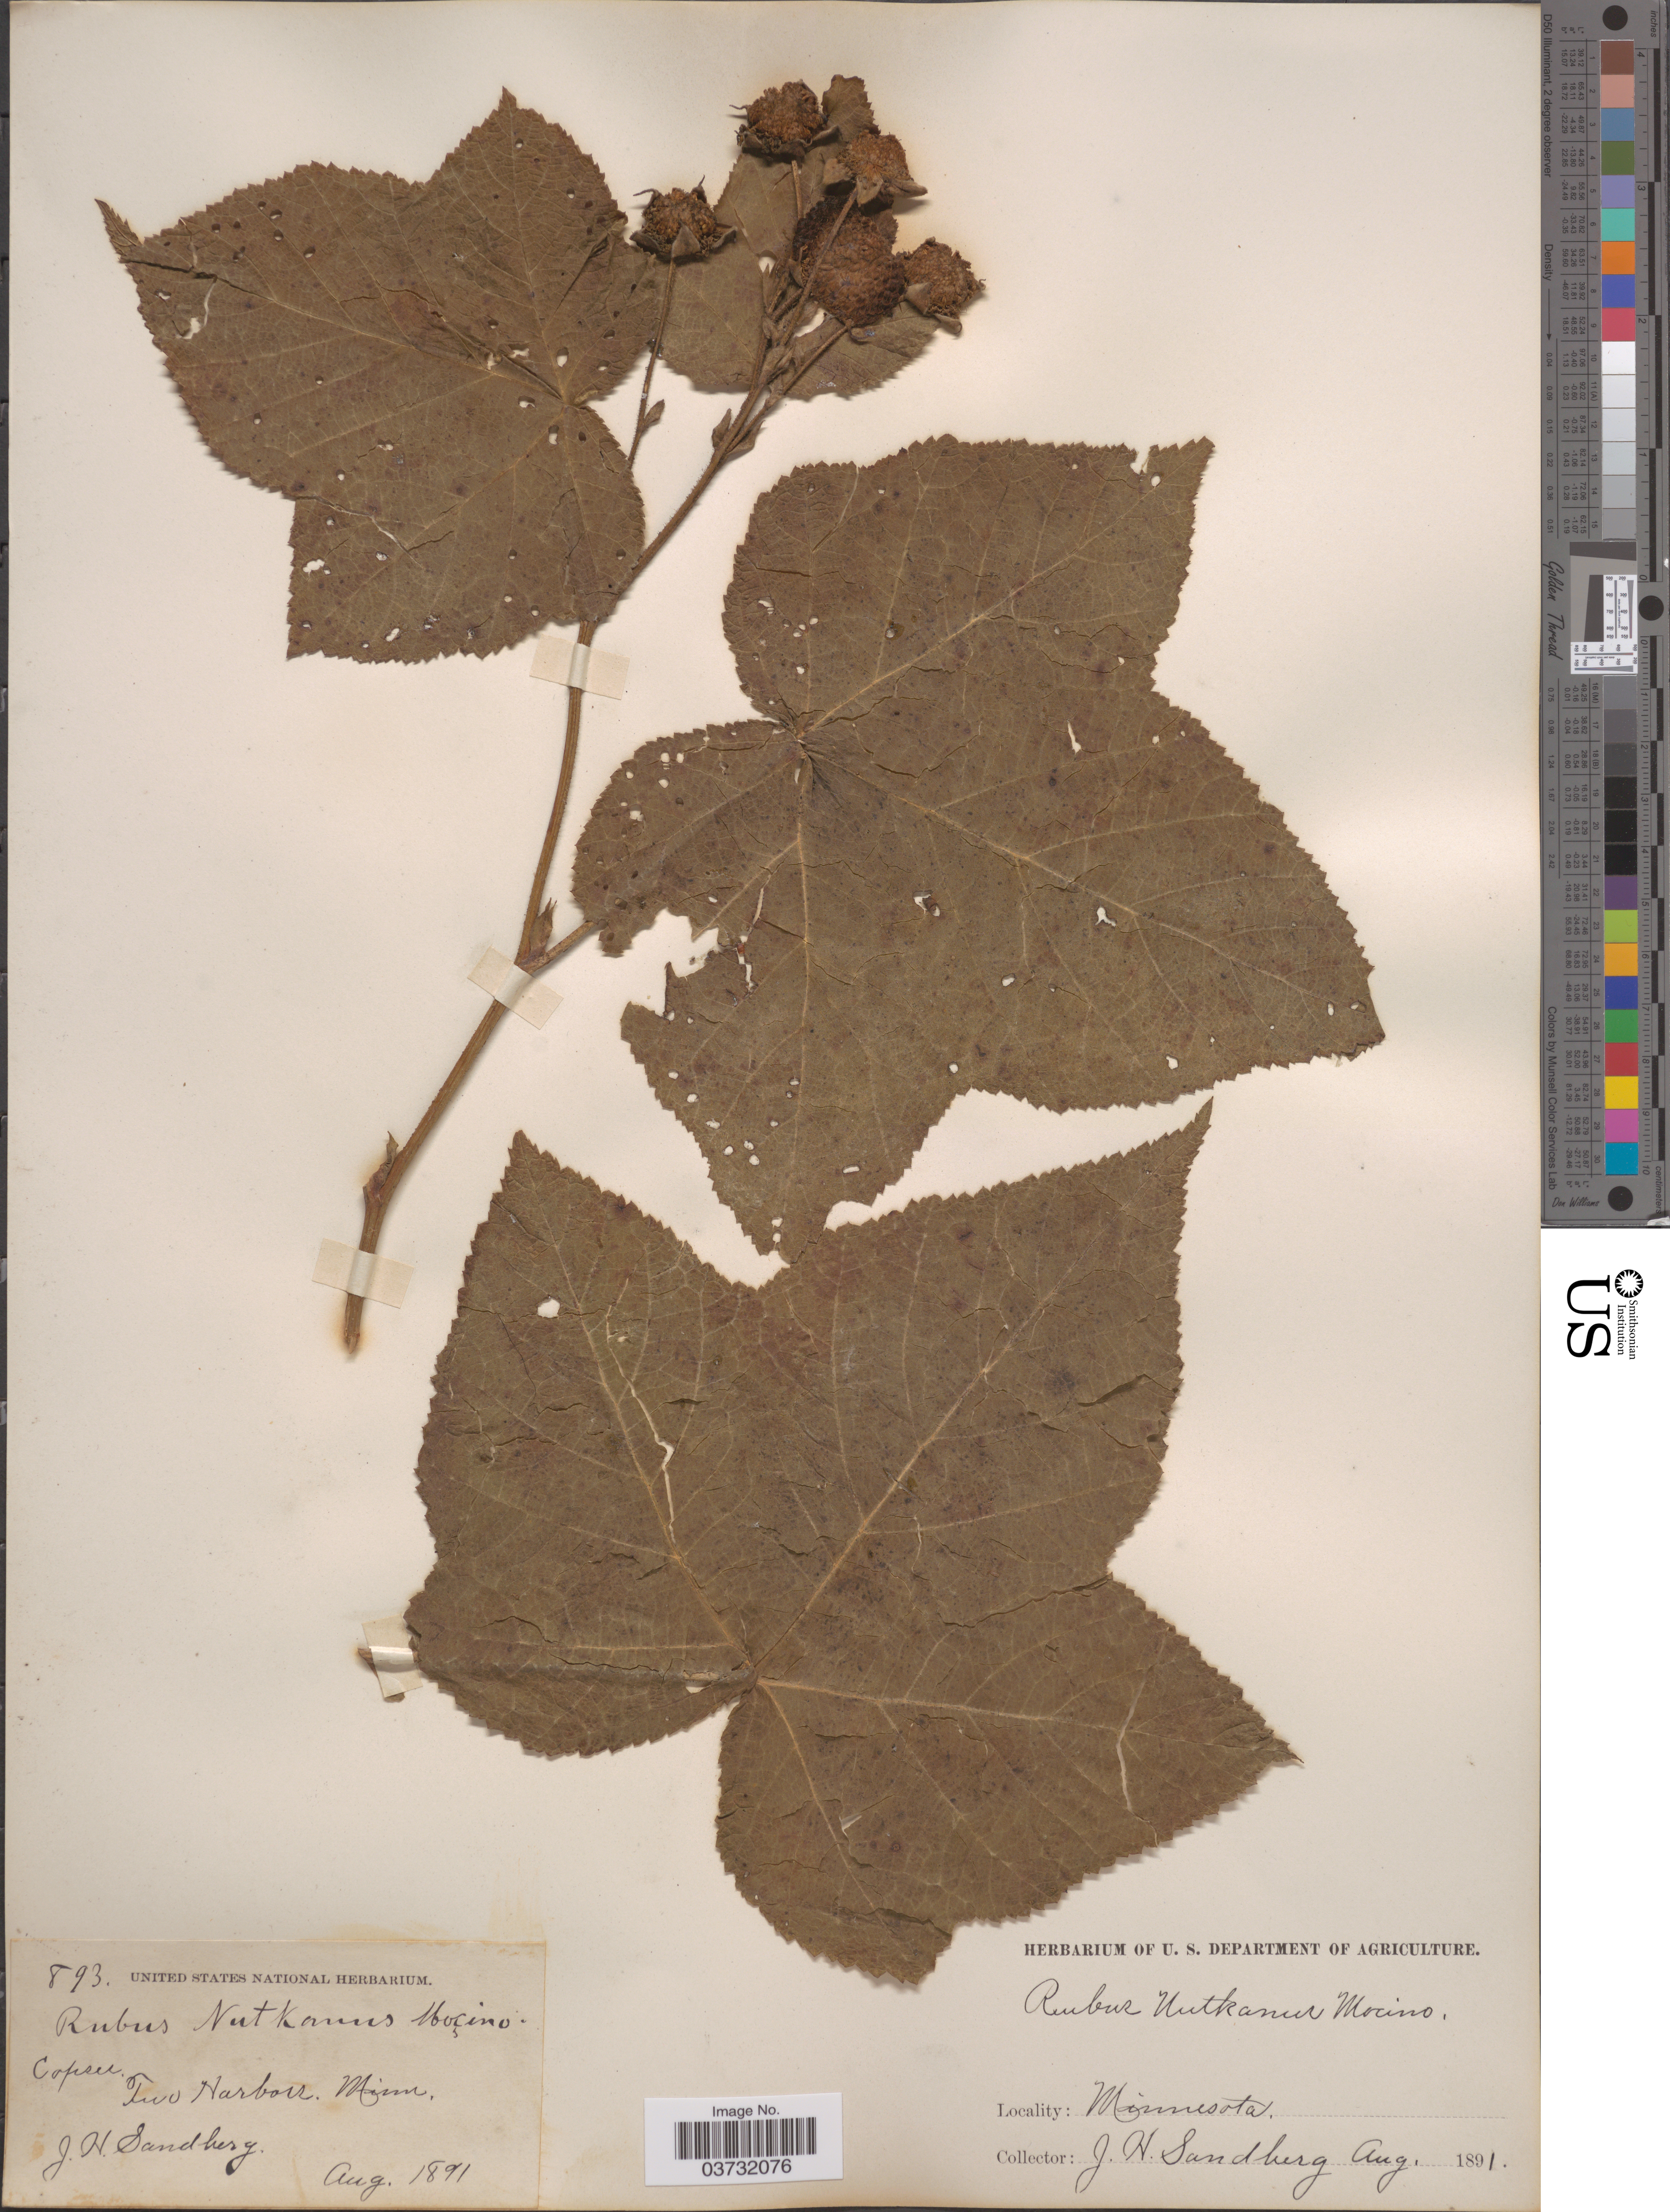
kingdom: Plantae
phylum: Tracheophyta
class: Magnoliopsida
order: Rosales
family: Rosaceae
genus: Rubus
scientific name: Rubus parviflorus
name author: Nutt.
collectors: J. H. Sandberg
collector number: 893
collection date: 1891-08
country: United States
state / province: Minnesota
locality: Two Harbors.